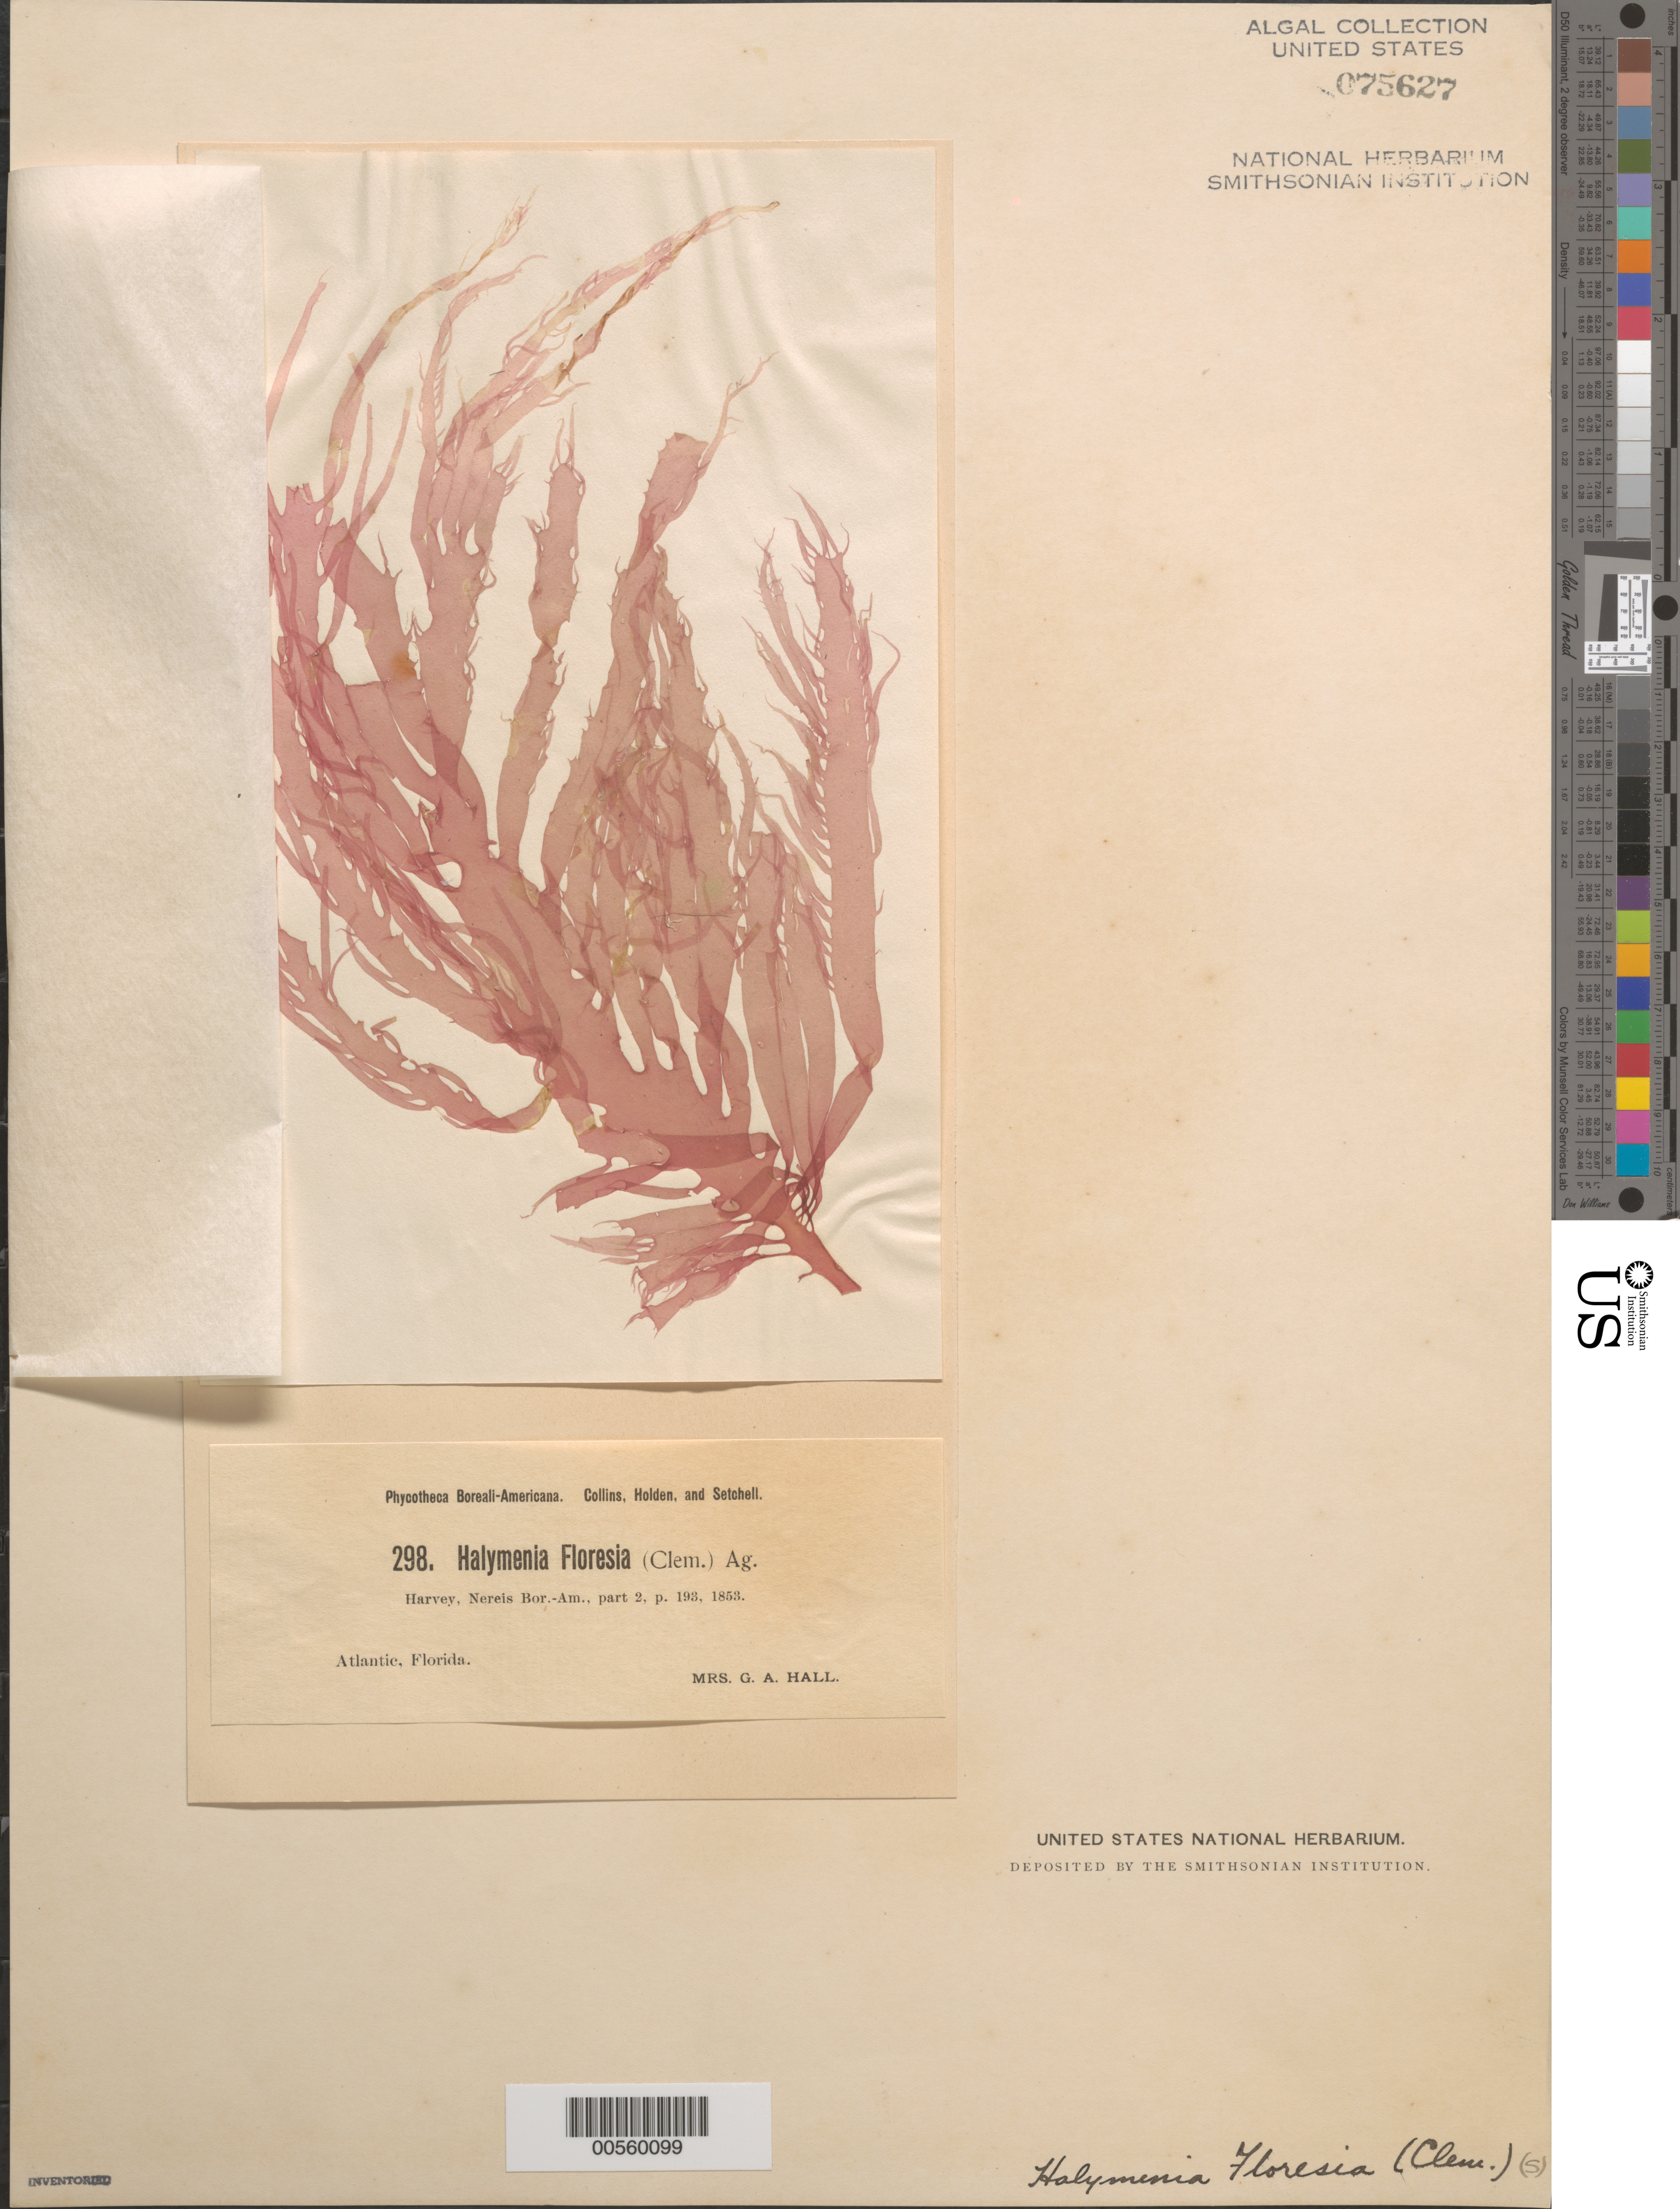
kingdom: Plantae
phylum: Rhodophyta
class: Florideophyceae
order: Halymeniales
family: Halymeniaceae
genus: Halymenia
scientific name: Halymenia floresii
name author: (Clemente) C. Agardh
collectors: Mrs. Hall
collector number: PB-A 298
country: United States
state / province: Florida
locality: Atlantic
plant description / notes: Collins, Holden & Setchell, Phycotheca Boreali-Americana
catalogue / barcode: US 75627